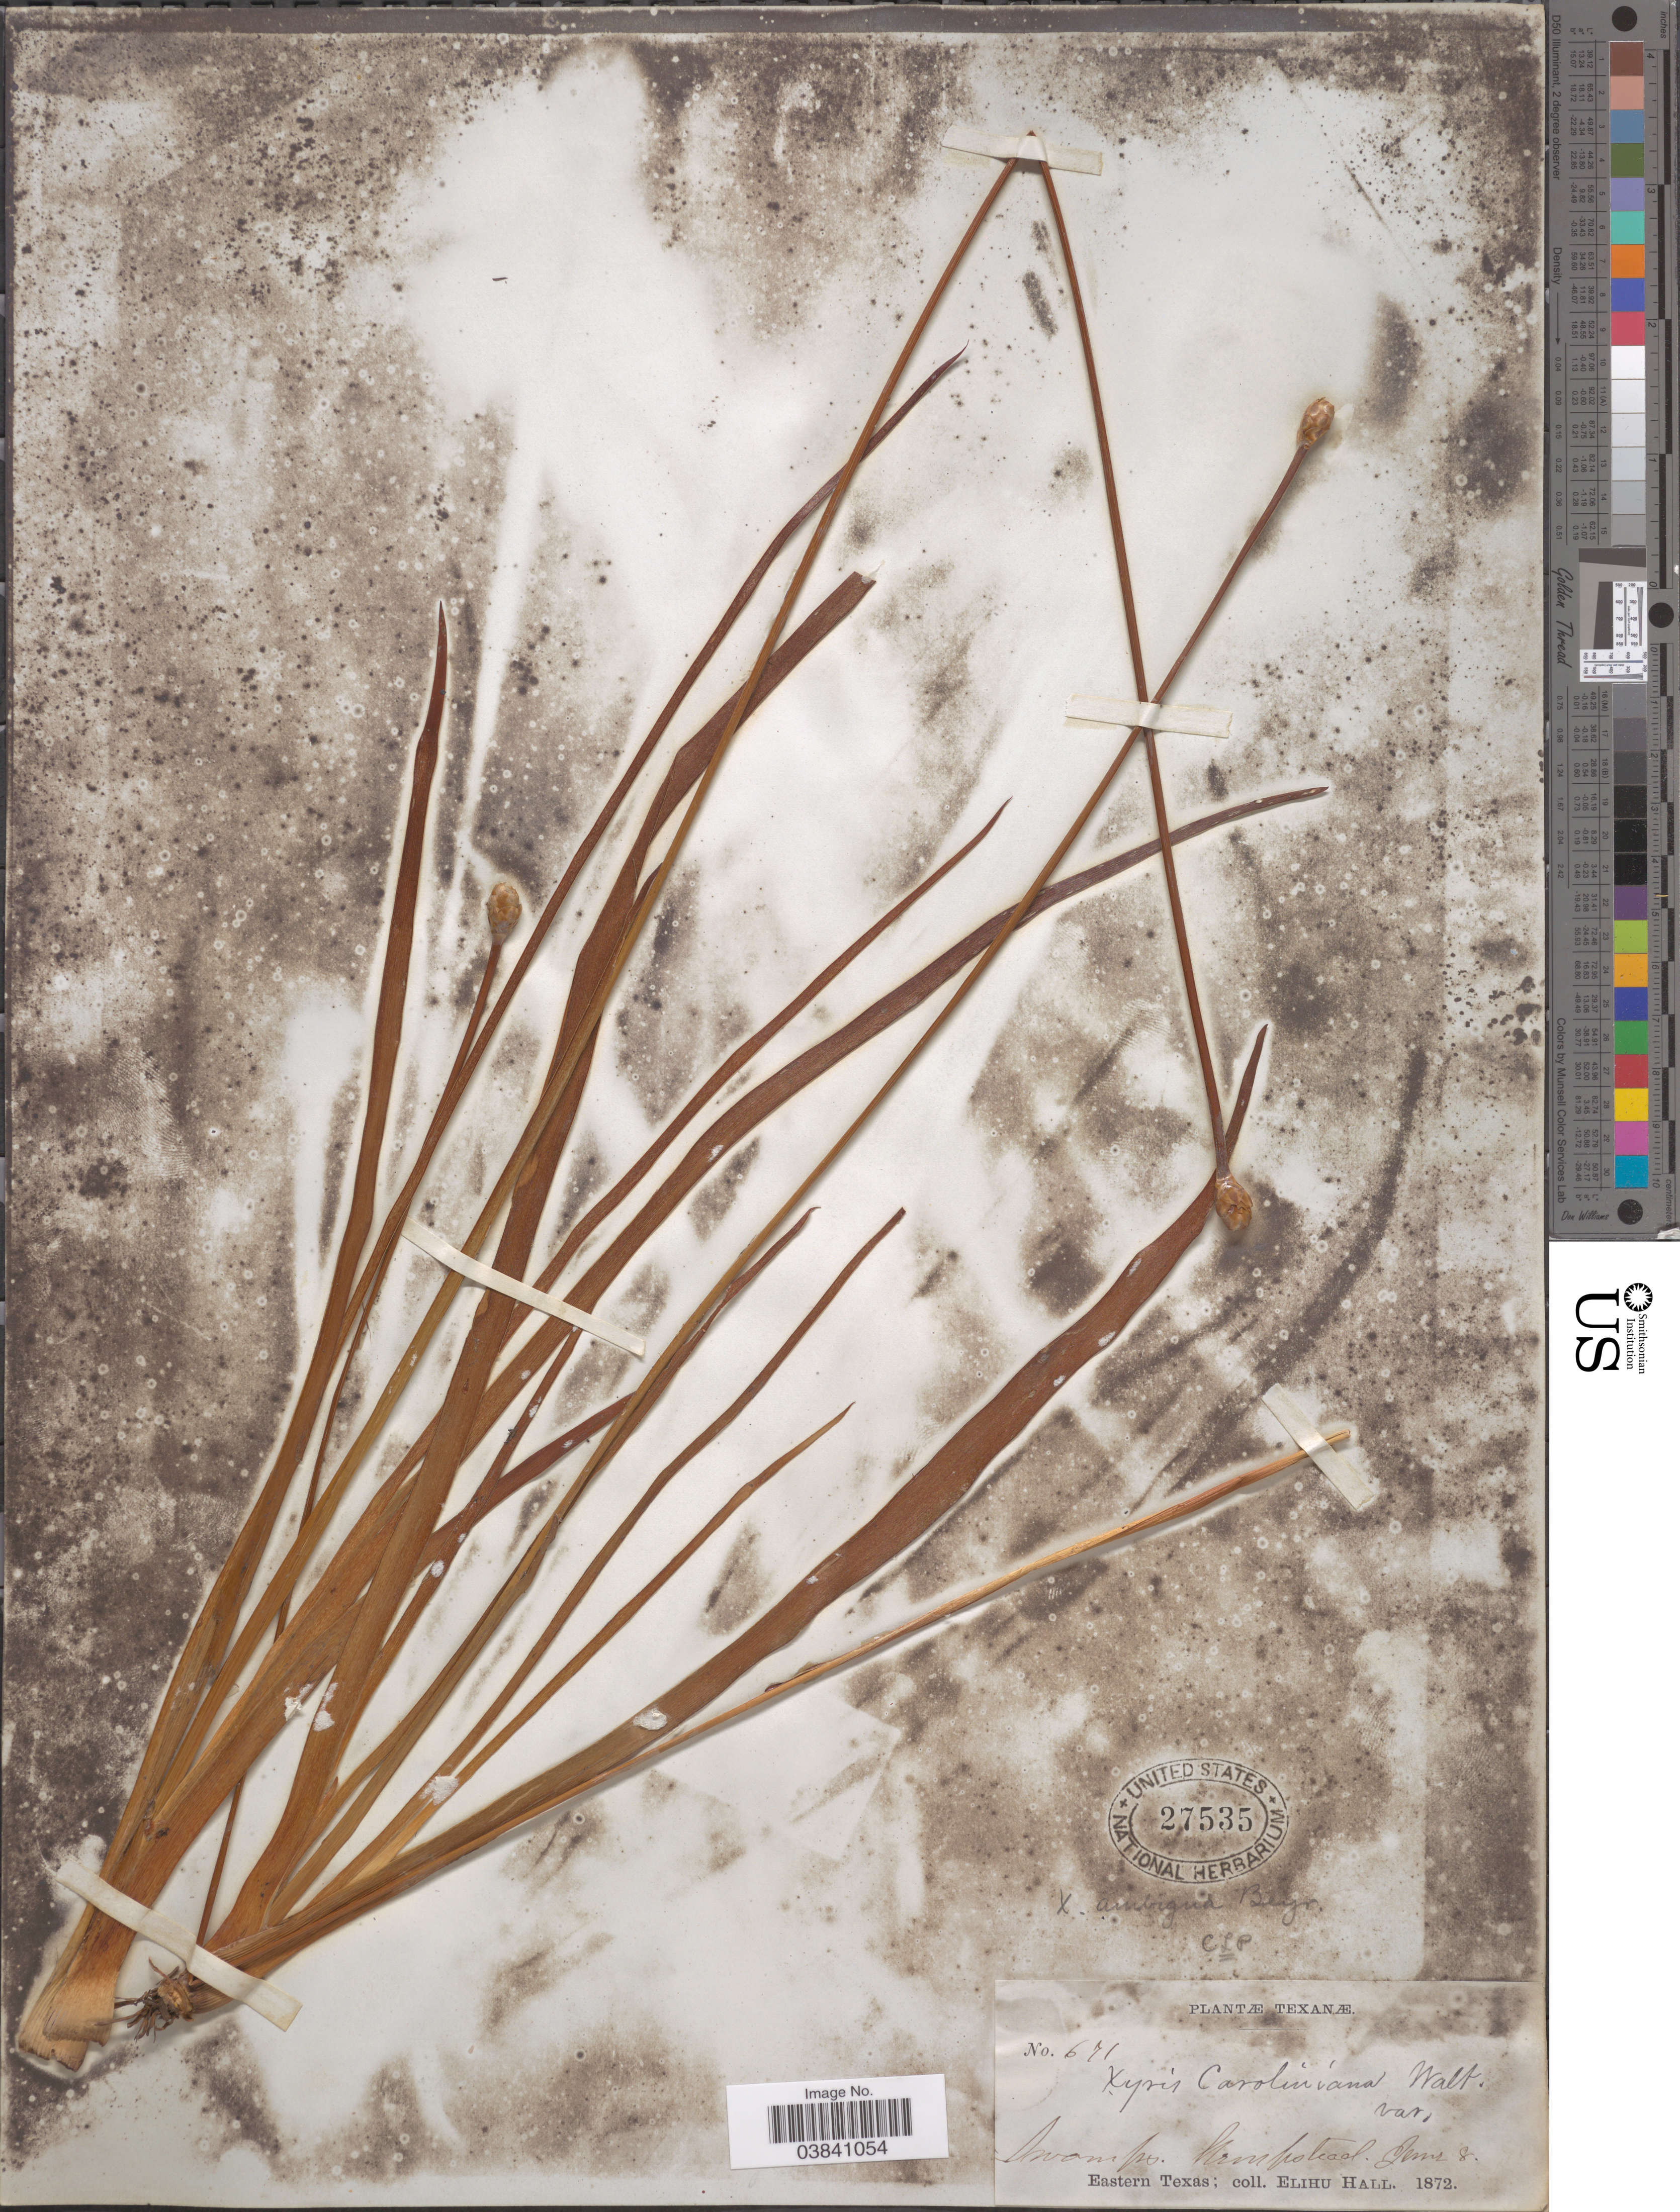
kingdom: Plantae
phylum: Tracheophyta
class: Liliopsida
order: Poales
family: Xyridaceae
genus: Xyris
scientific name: Xyris ambigua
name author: Beyr. ex Kunth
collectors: E. Hall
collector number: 671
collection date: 1872-06-08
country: United States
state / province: Texas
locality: Swamps. Hempstead. Eastern Texas.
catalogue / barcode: US 27535